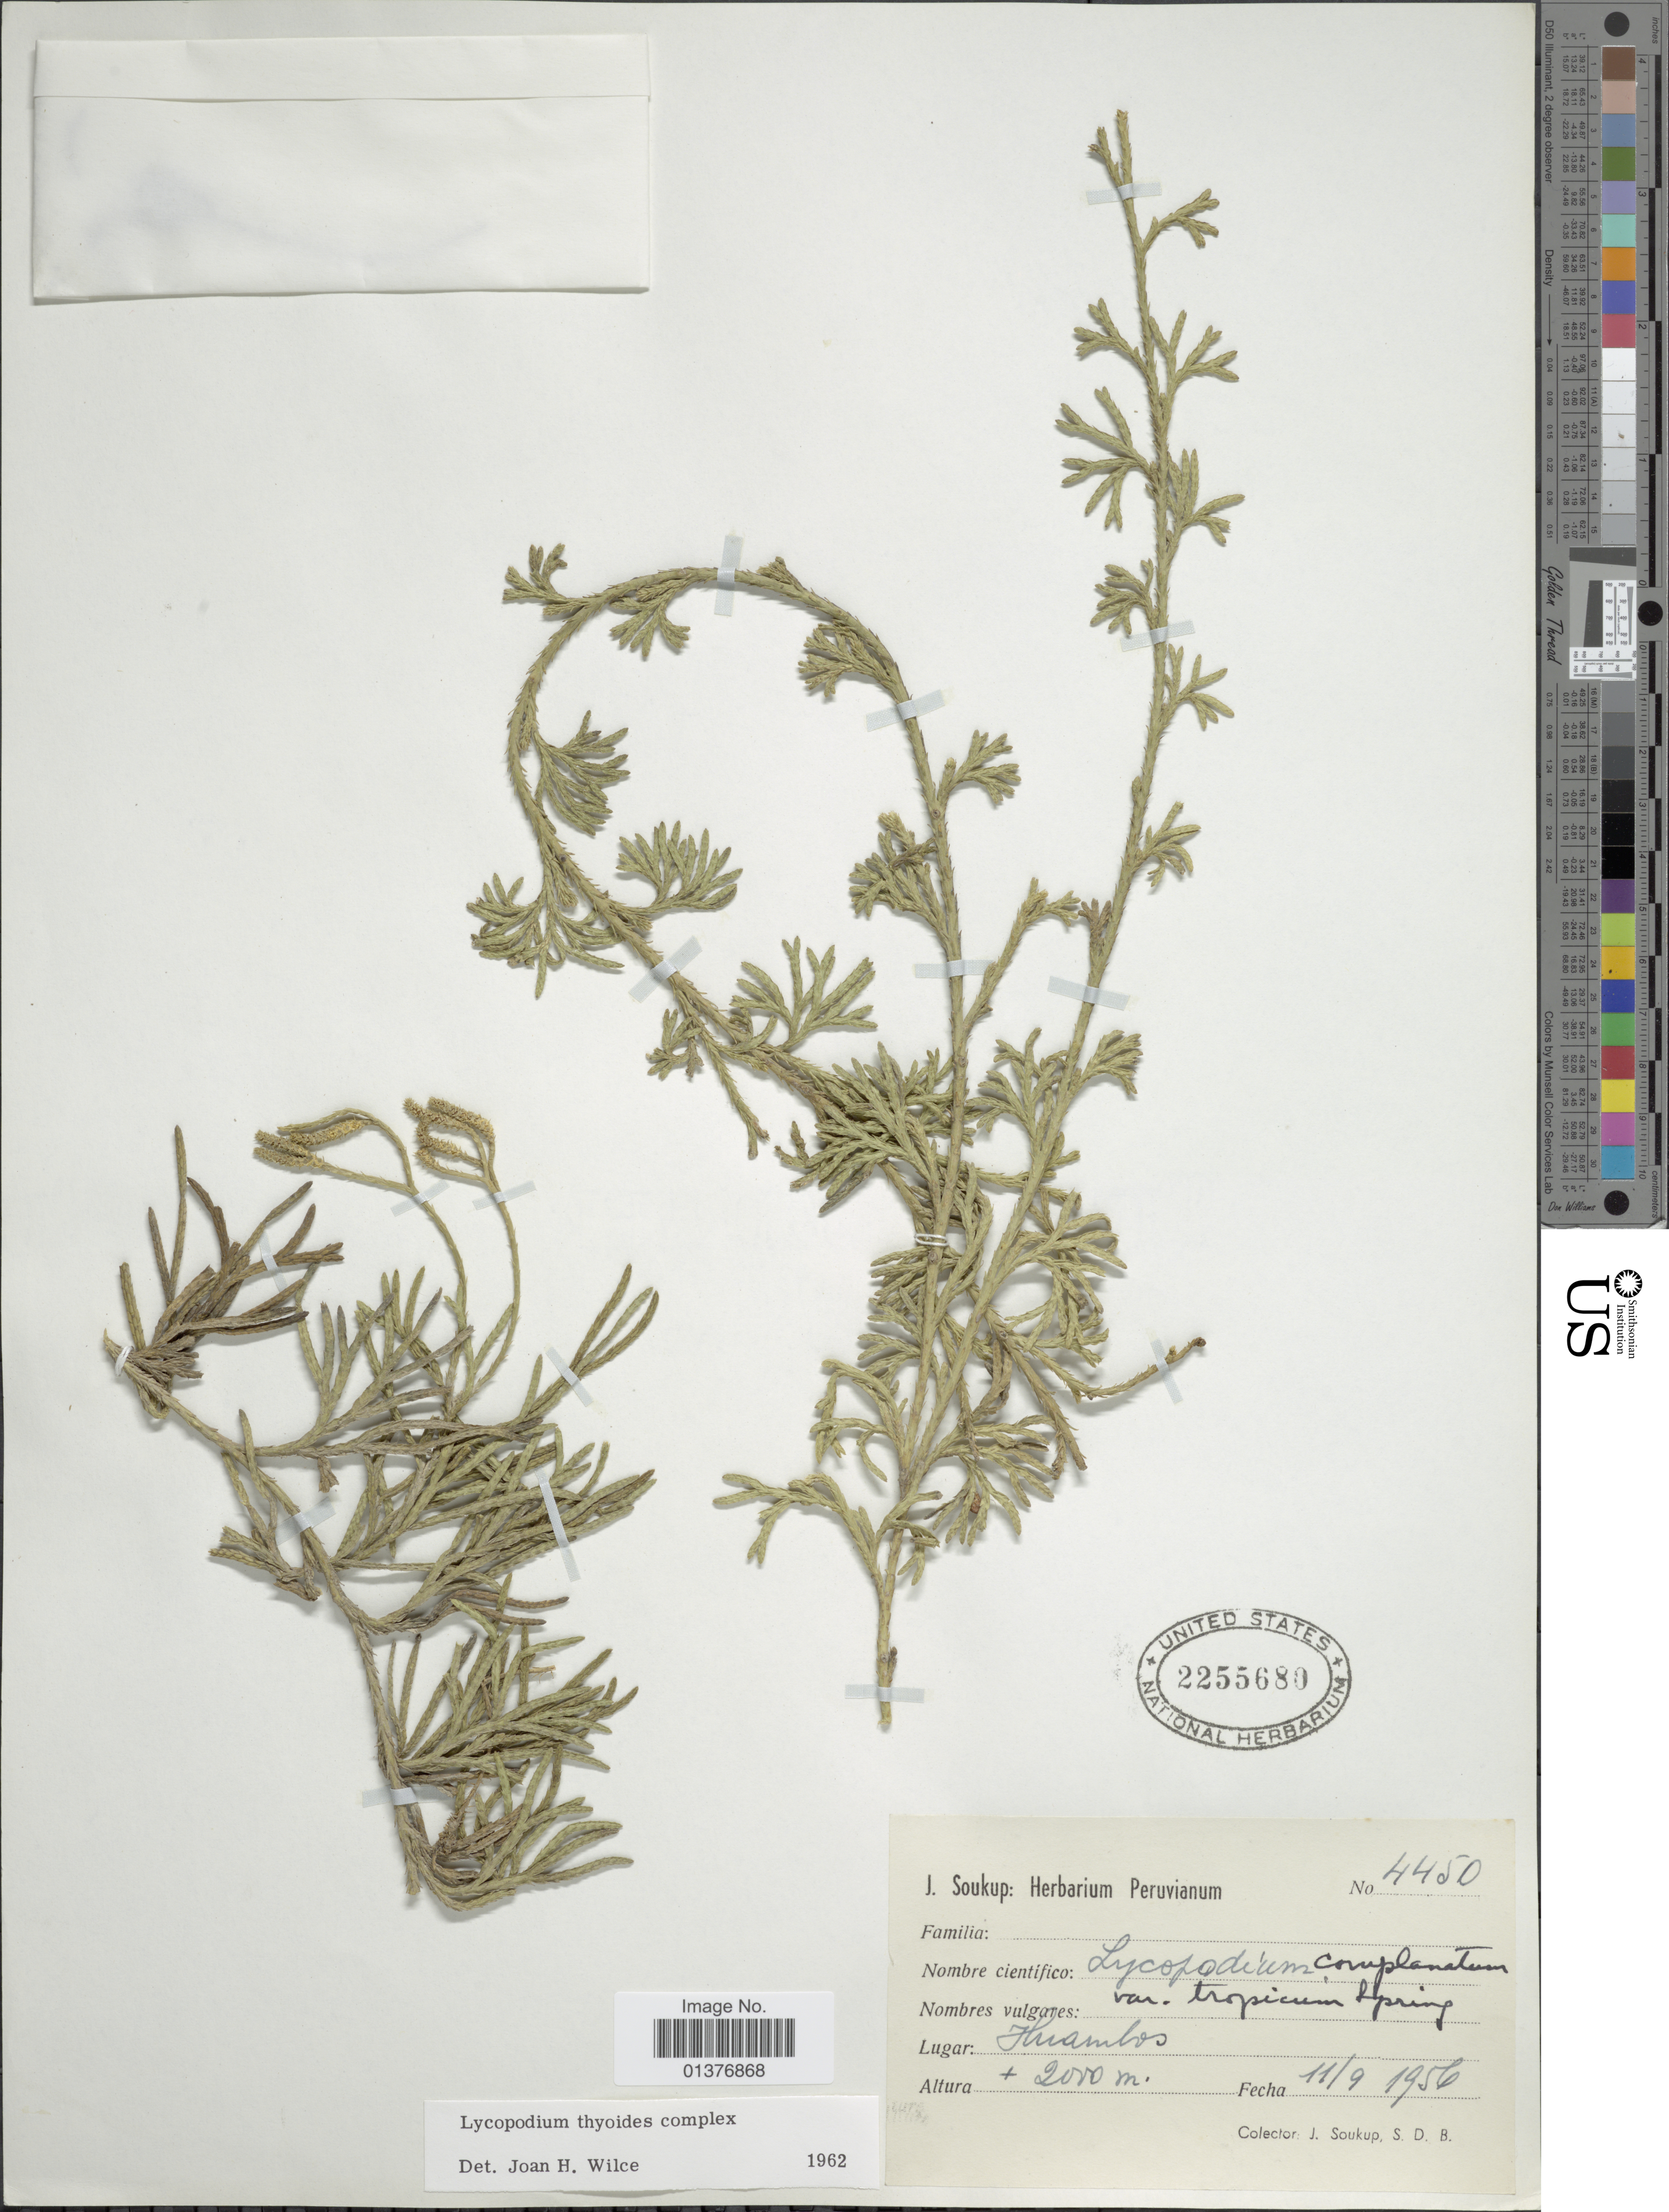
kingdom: Plantae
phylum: Tracheophyta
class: Lycopodiopsida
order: Lycopodiales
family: Lycopodiaceae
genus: Diphasiastrum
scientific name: Diphasiastrum thyoides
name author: (Humb. & Bonpl. ex Willd.) Holub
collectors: J. Soukop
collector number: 4450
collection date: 1956-09-11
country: Peru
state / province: Cajamarca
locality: Huambos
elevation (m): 2000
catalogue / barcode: US 2255680